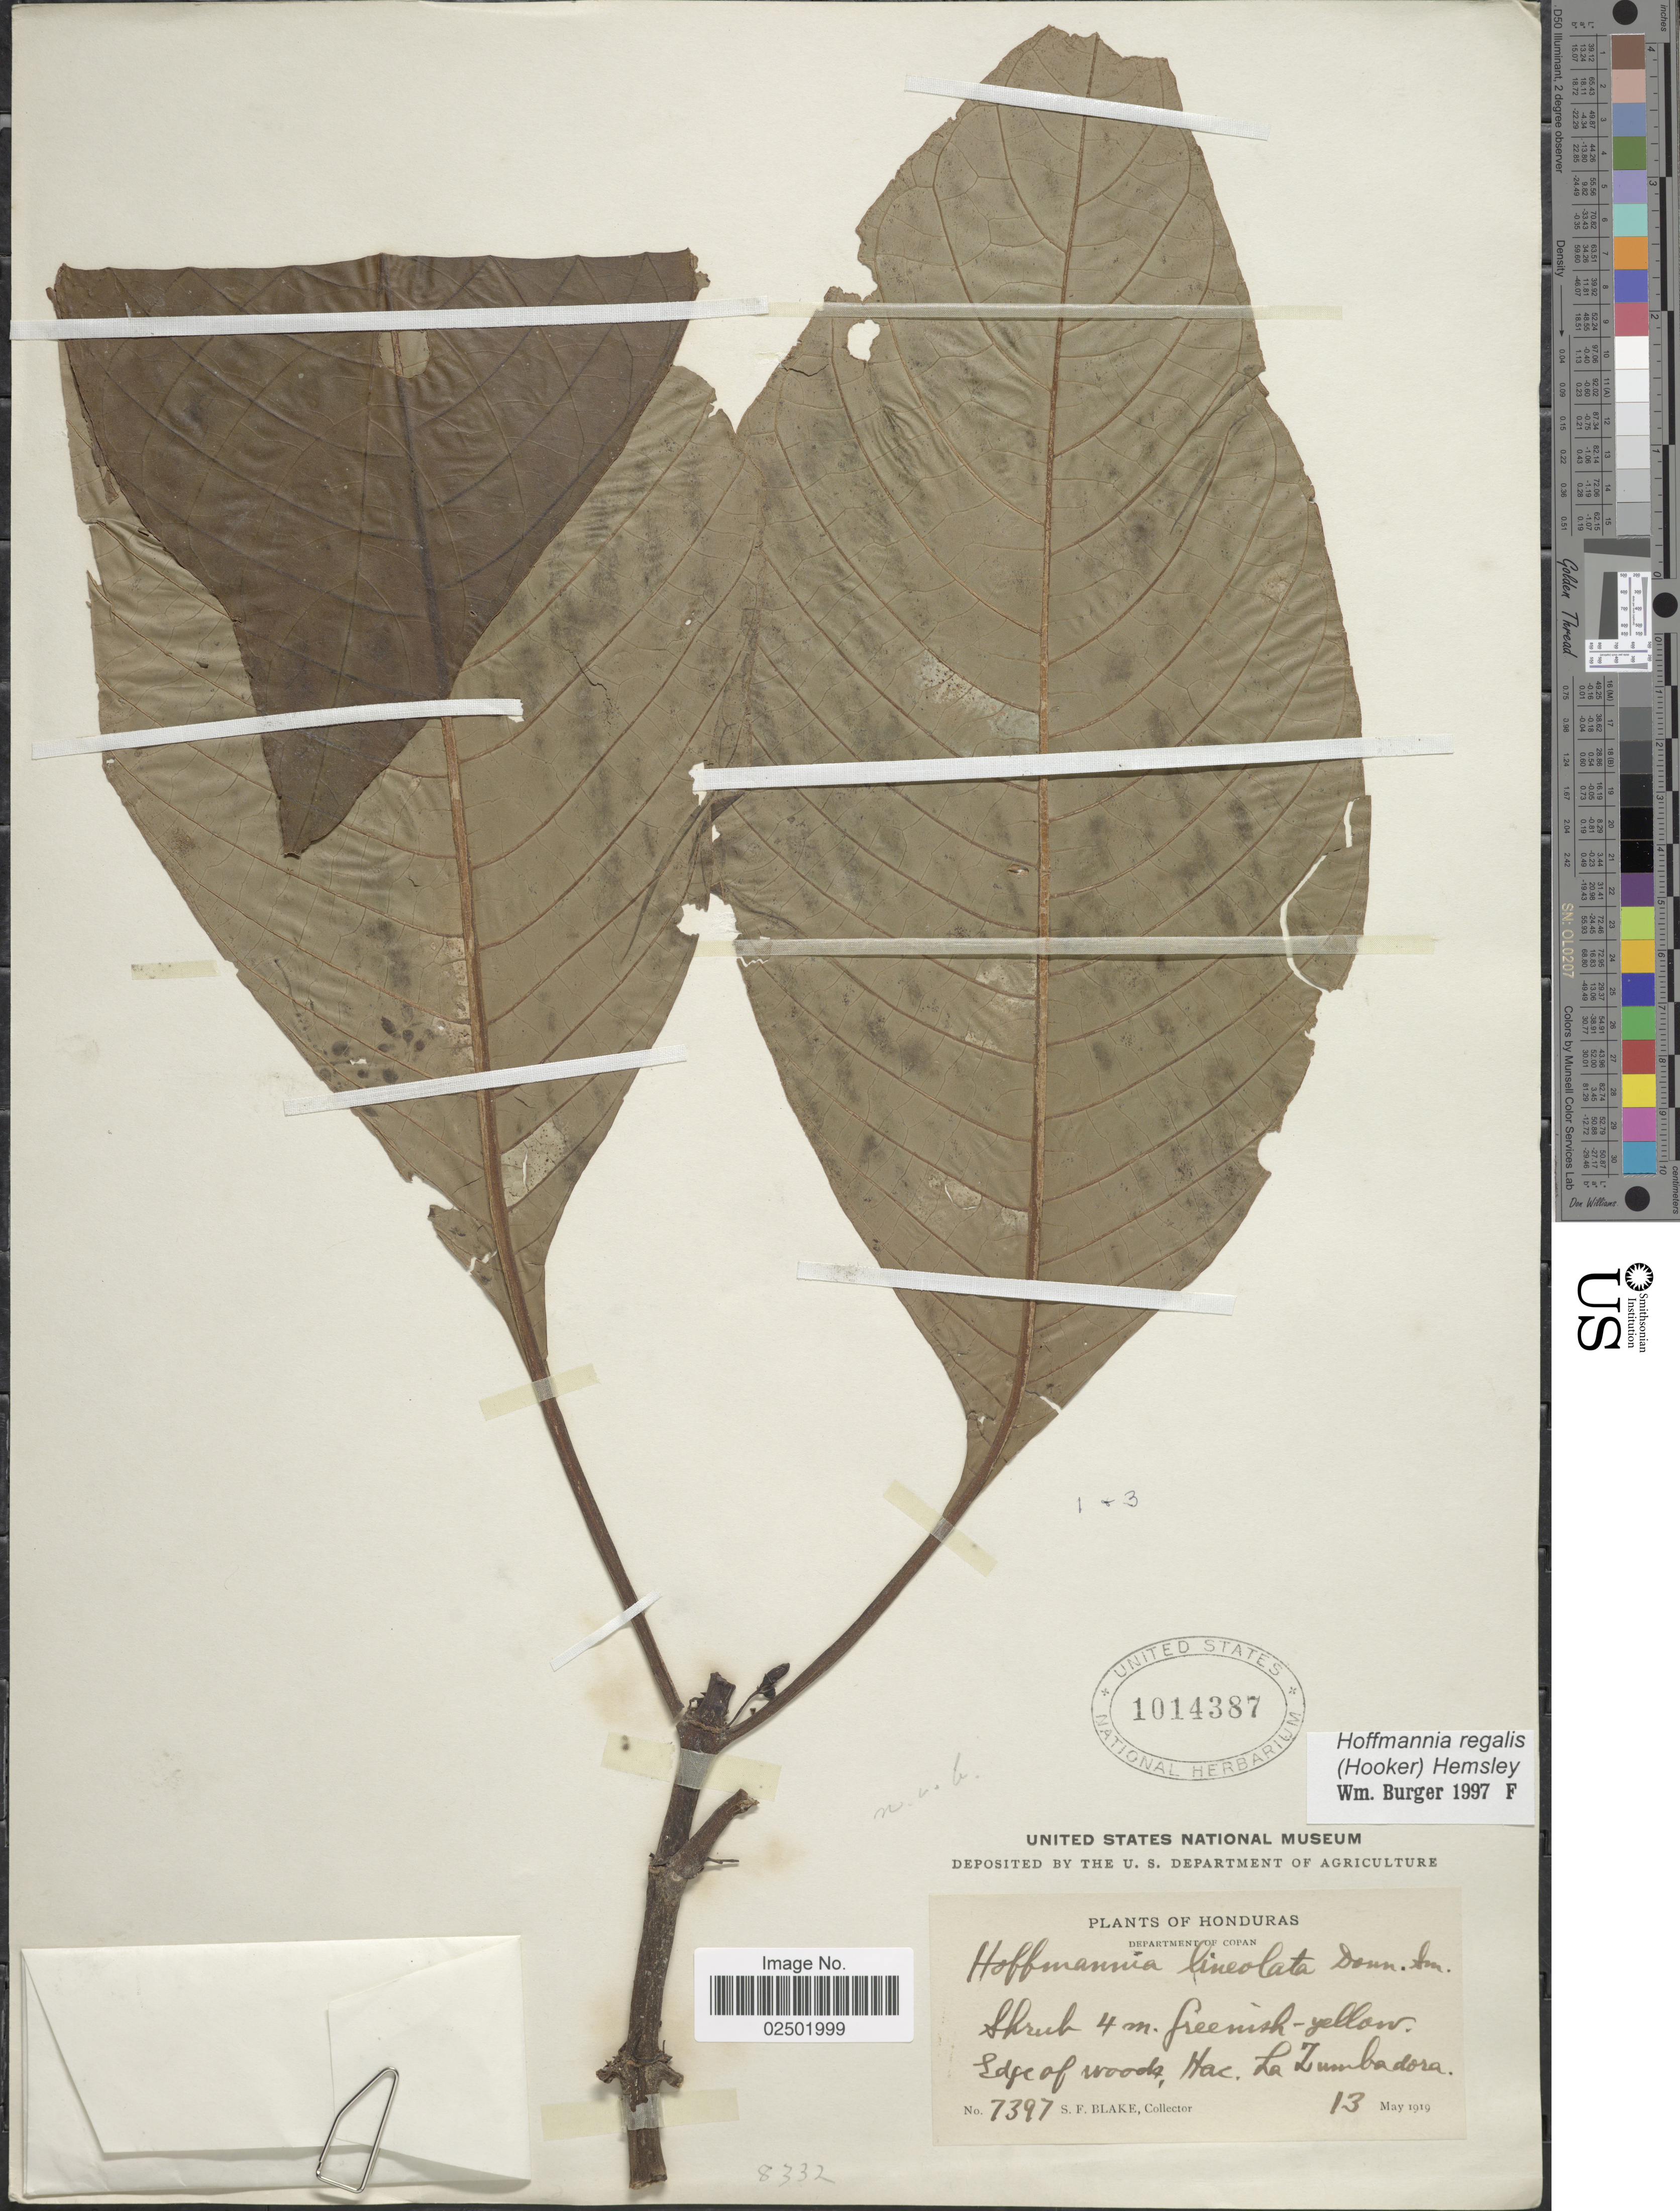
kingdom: Plantae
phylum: Tracheophyta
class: Magnoliopsida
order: Gentianales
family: Rubiaceae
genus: Hoffmannia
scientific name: Hoffmannia regalis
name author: (Hook.) Hemsl.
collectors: S. Blake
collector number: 7397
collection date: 1919-05-13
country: Honduras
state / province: Copán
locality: Hac. La Zumbadora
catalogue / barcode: US 1014387